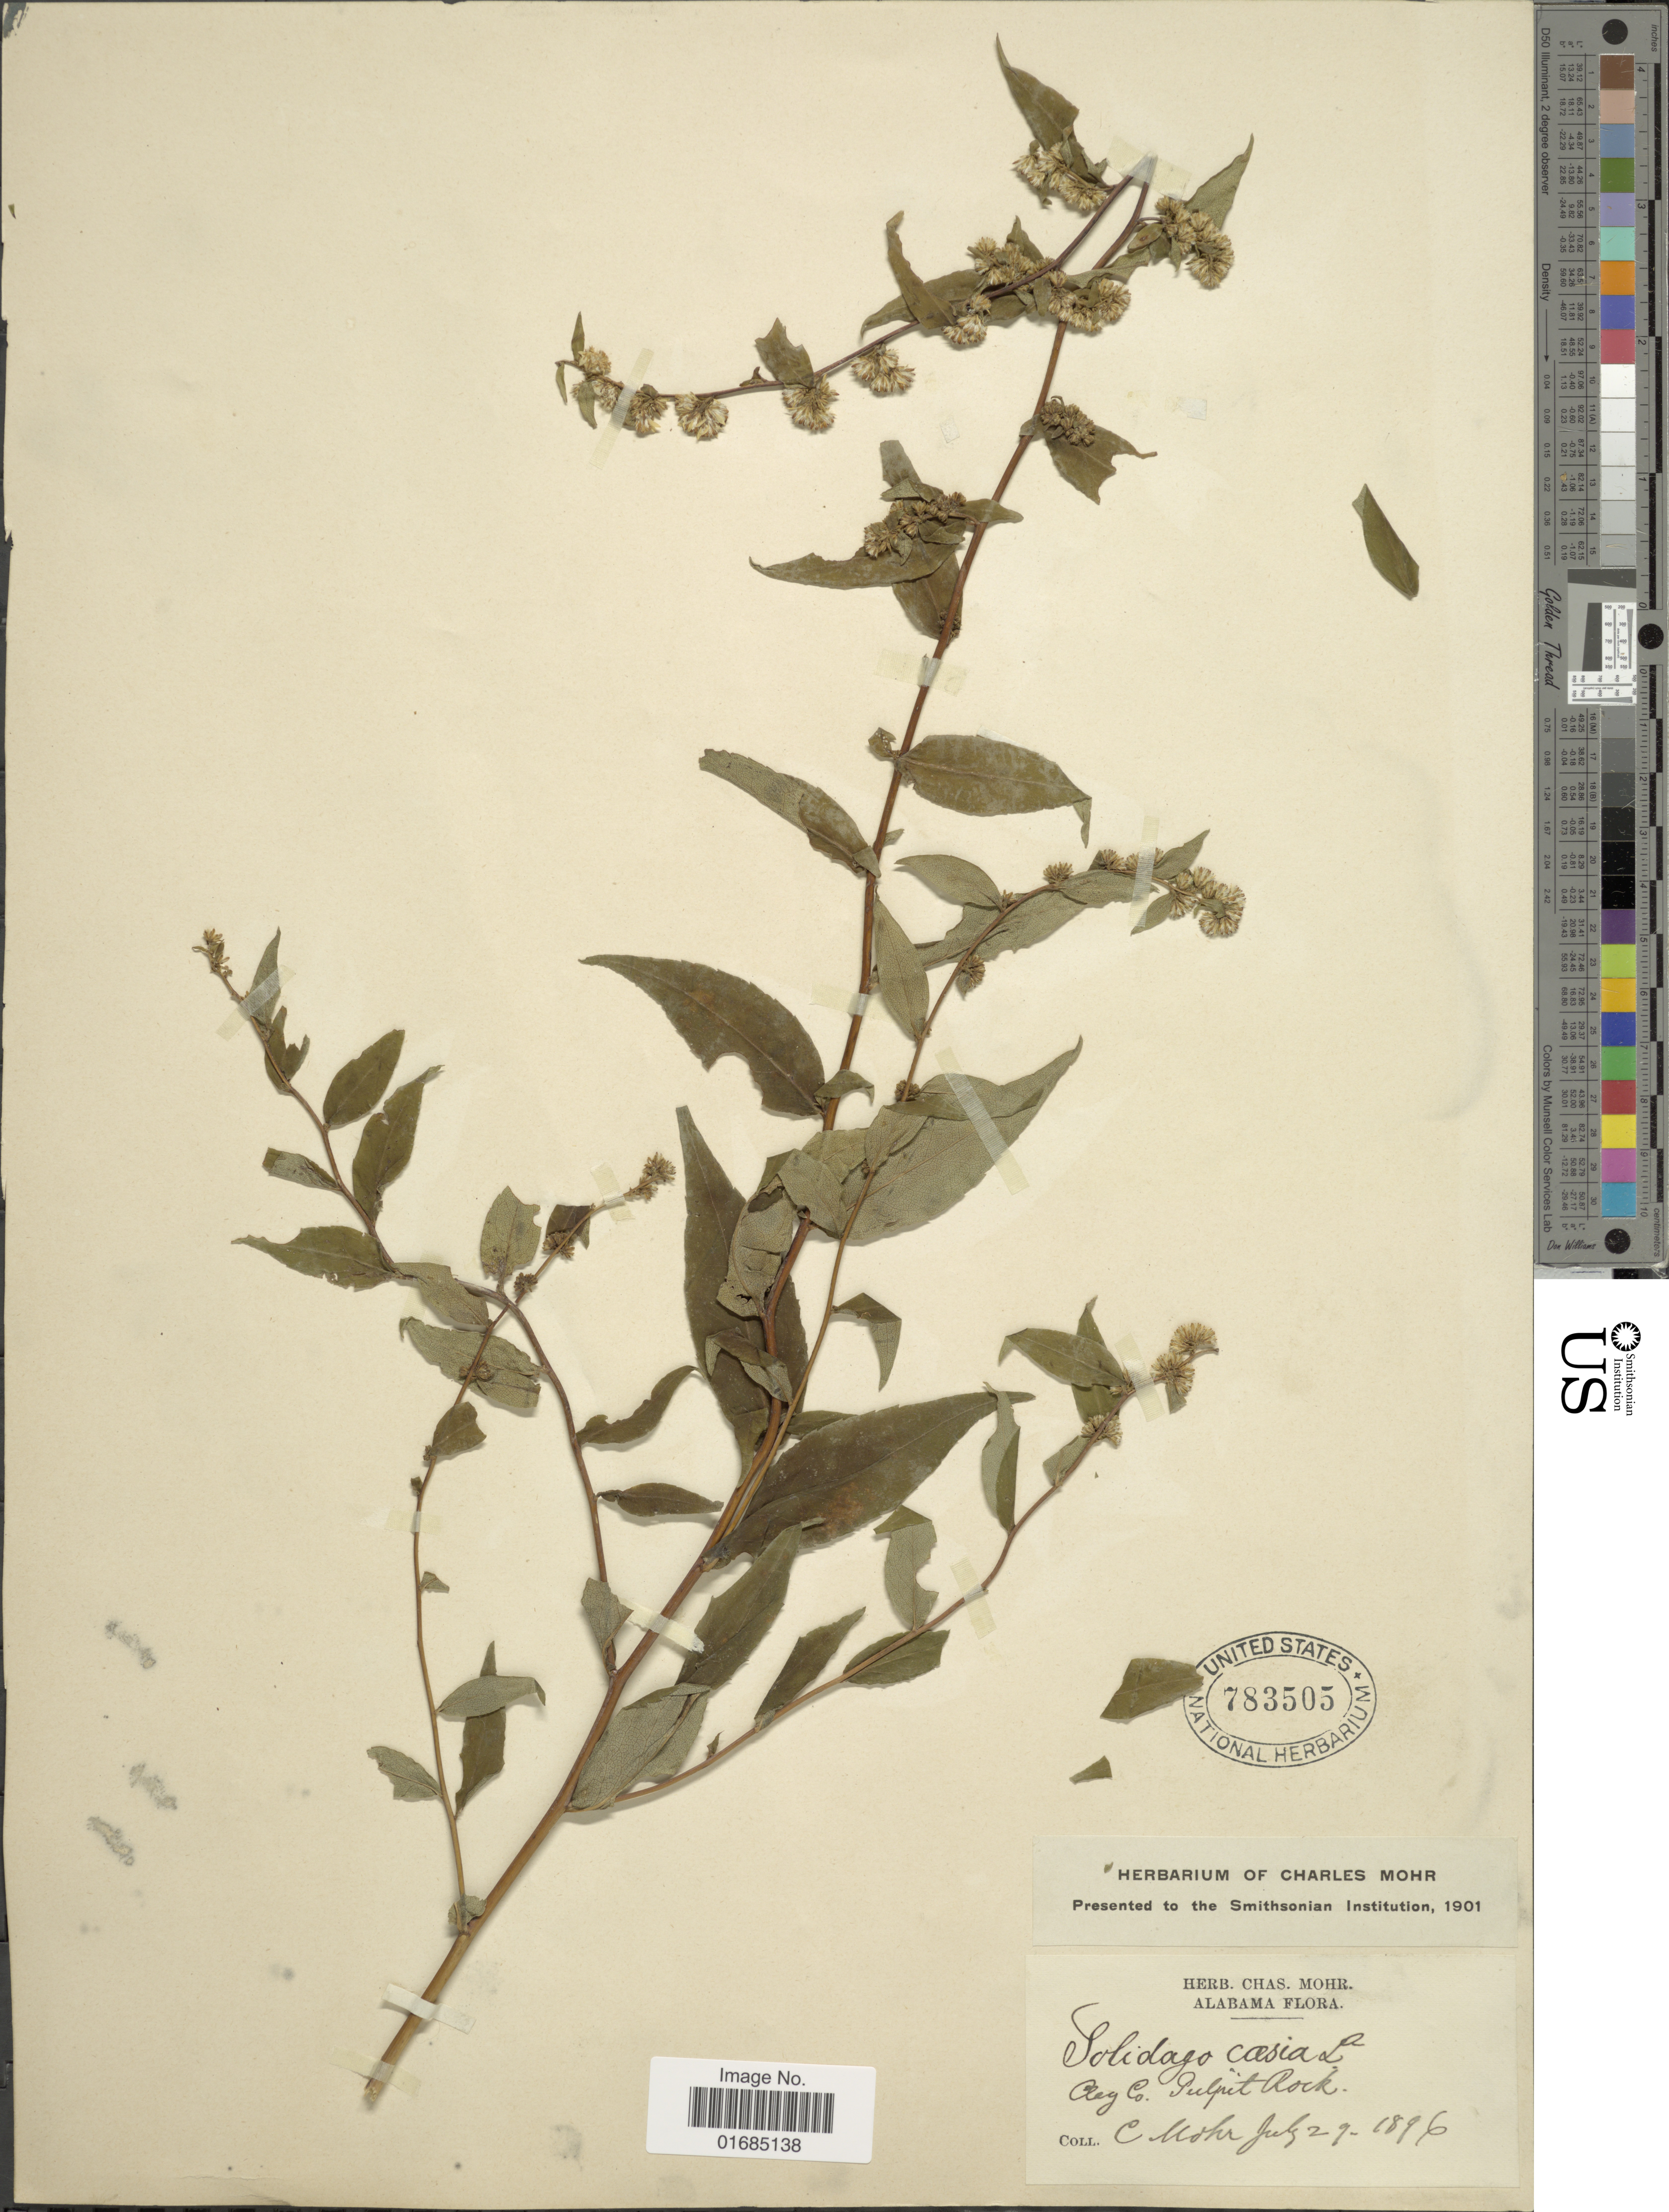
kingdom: Plantae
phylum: Tracheophyta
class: Magnoliopsida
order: Asterales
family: Asteraceae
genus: Solidago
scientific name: Solidago caesia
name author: L.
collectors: C. T. Mohr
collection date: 1896-07-29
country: United States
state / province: Alabama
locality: Aey Co. Pulpit Rock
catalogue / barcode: US 783505